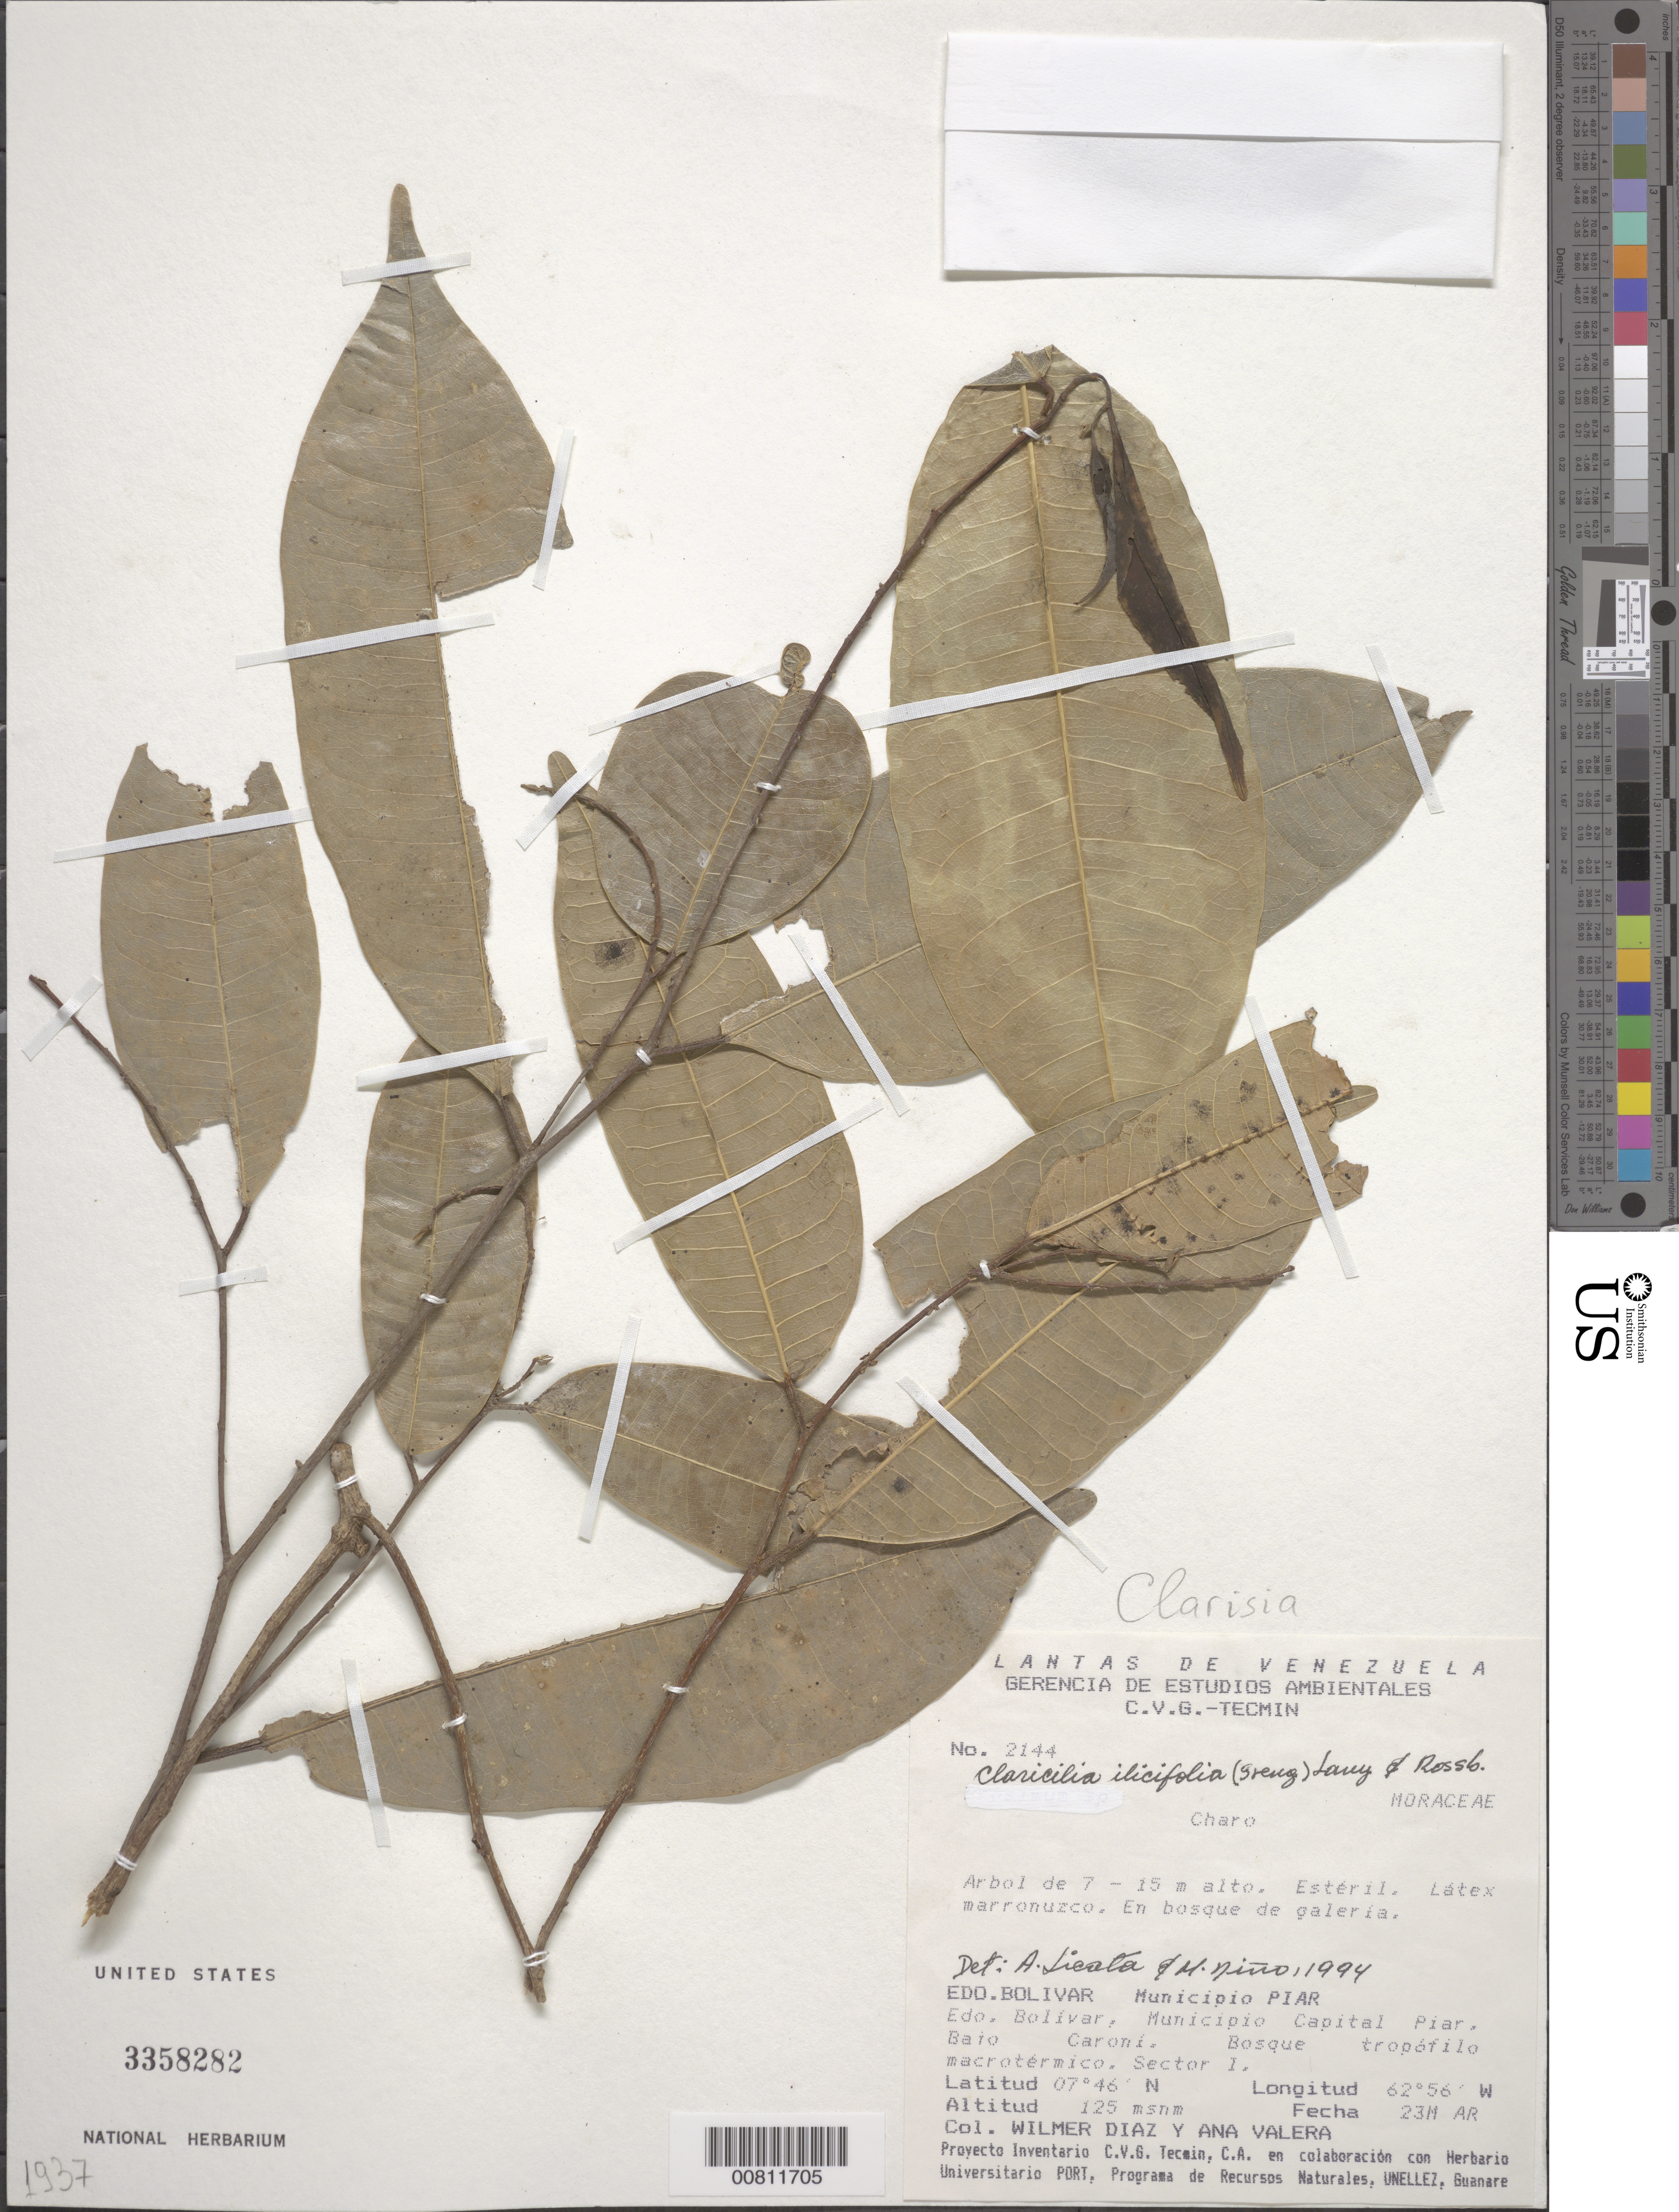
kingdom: Plantae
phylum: Tracheophyta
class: Magnoliopsida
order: Rosales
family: Moraceae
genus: Clarisia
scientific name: Clarisia ilicifolia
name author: (Spreng.) Lanj. & Rossberg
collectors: W. Díaz P. & A. Valera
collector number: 2144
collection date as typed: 23-Mar-94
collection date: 1994-03-23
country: Venezuela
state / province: Bolívar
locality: Mun. Piar, Mun. Capital Piar, Bajo Caroní, Sector I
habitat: Bosque tropófilo macrotérmico; en bosque de galería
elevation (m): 125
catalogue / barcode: US 3358282